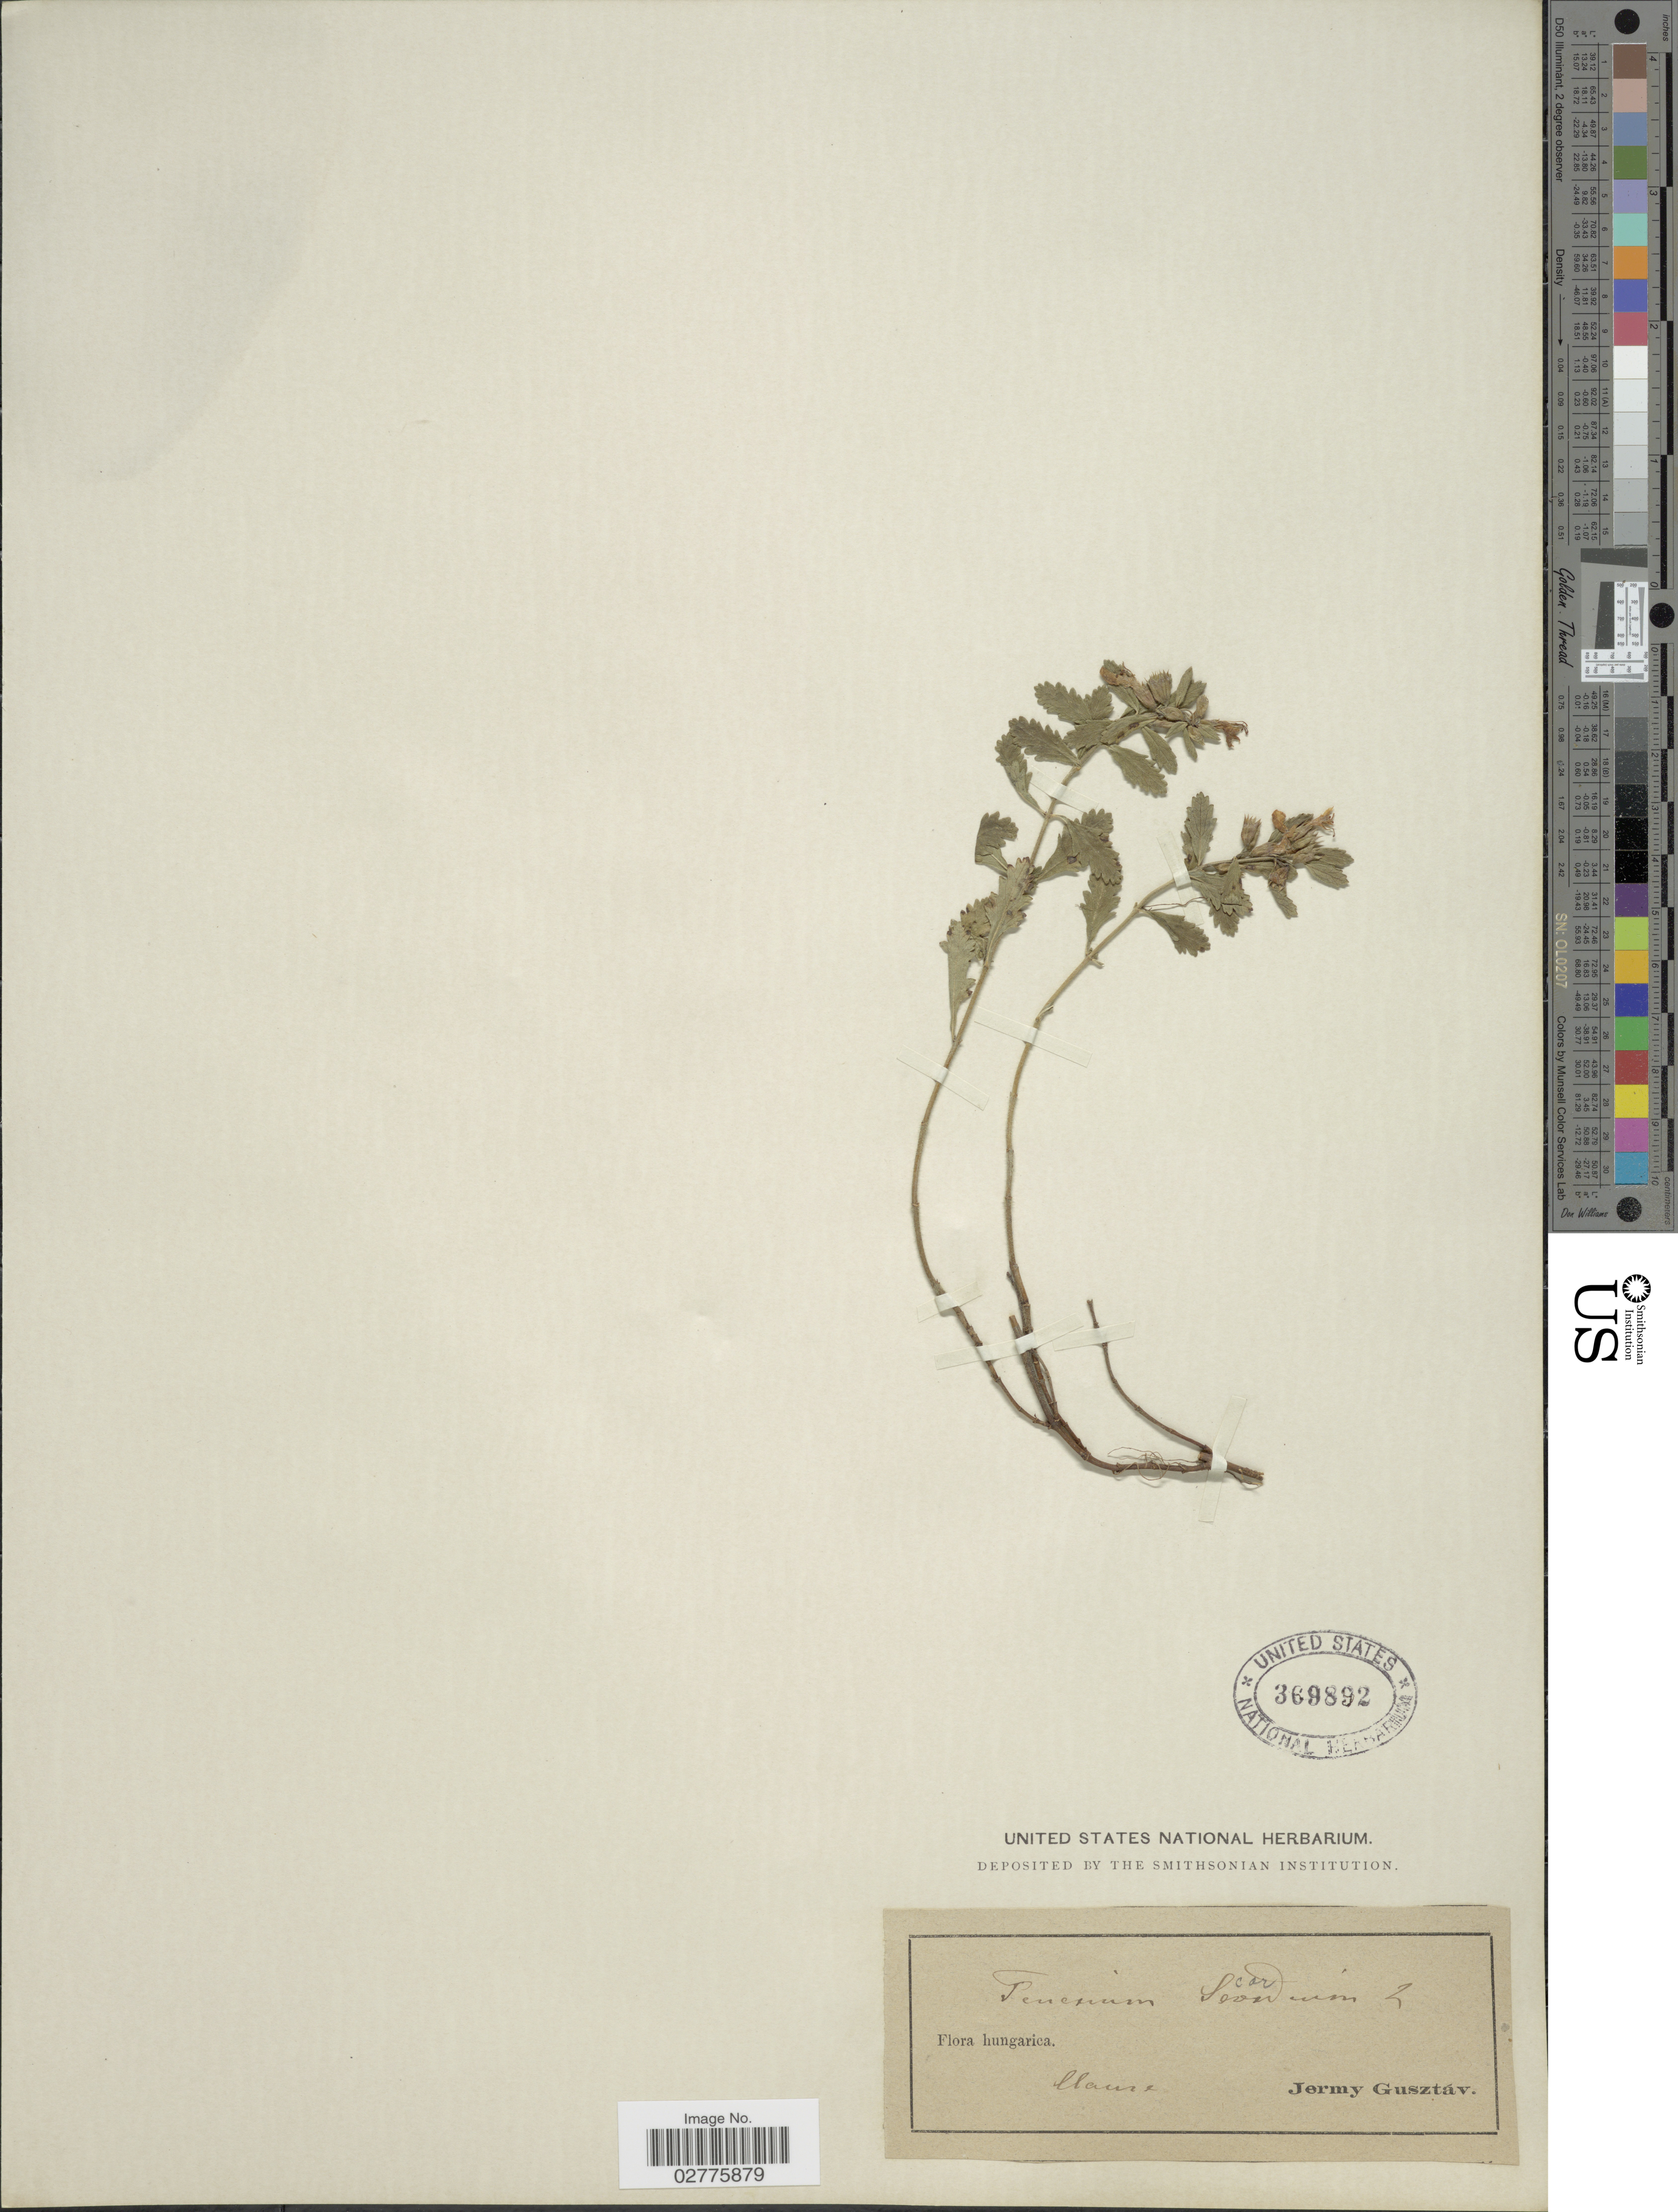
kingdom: Plantae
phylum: Tracheophyta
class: Magnoliopsida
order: Lamiales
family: Lamiaceae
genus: Teucrium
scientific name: Teucrium scordium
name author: L.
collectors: G. Jermy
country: Hungary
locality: Hungarica. Clause.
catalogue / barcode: US 369892